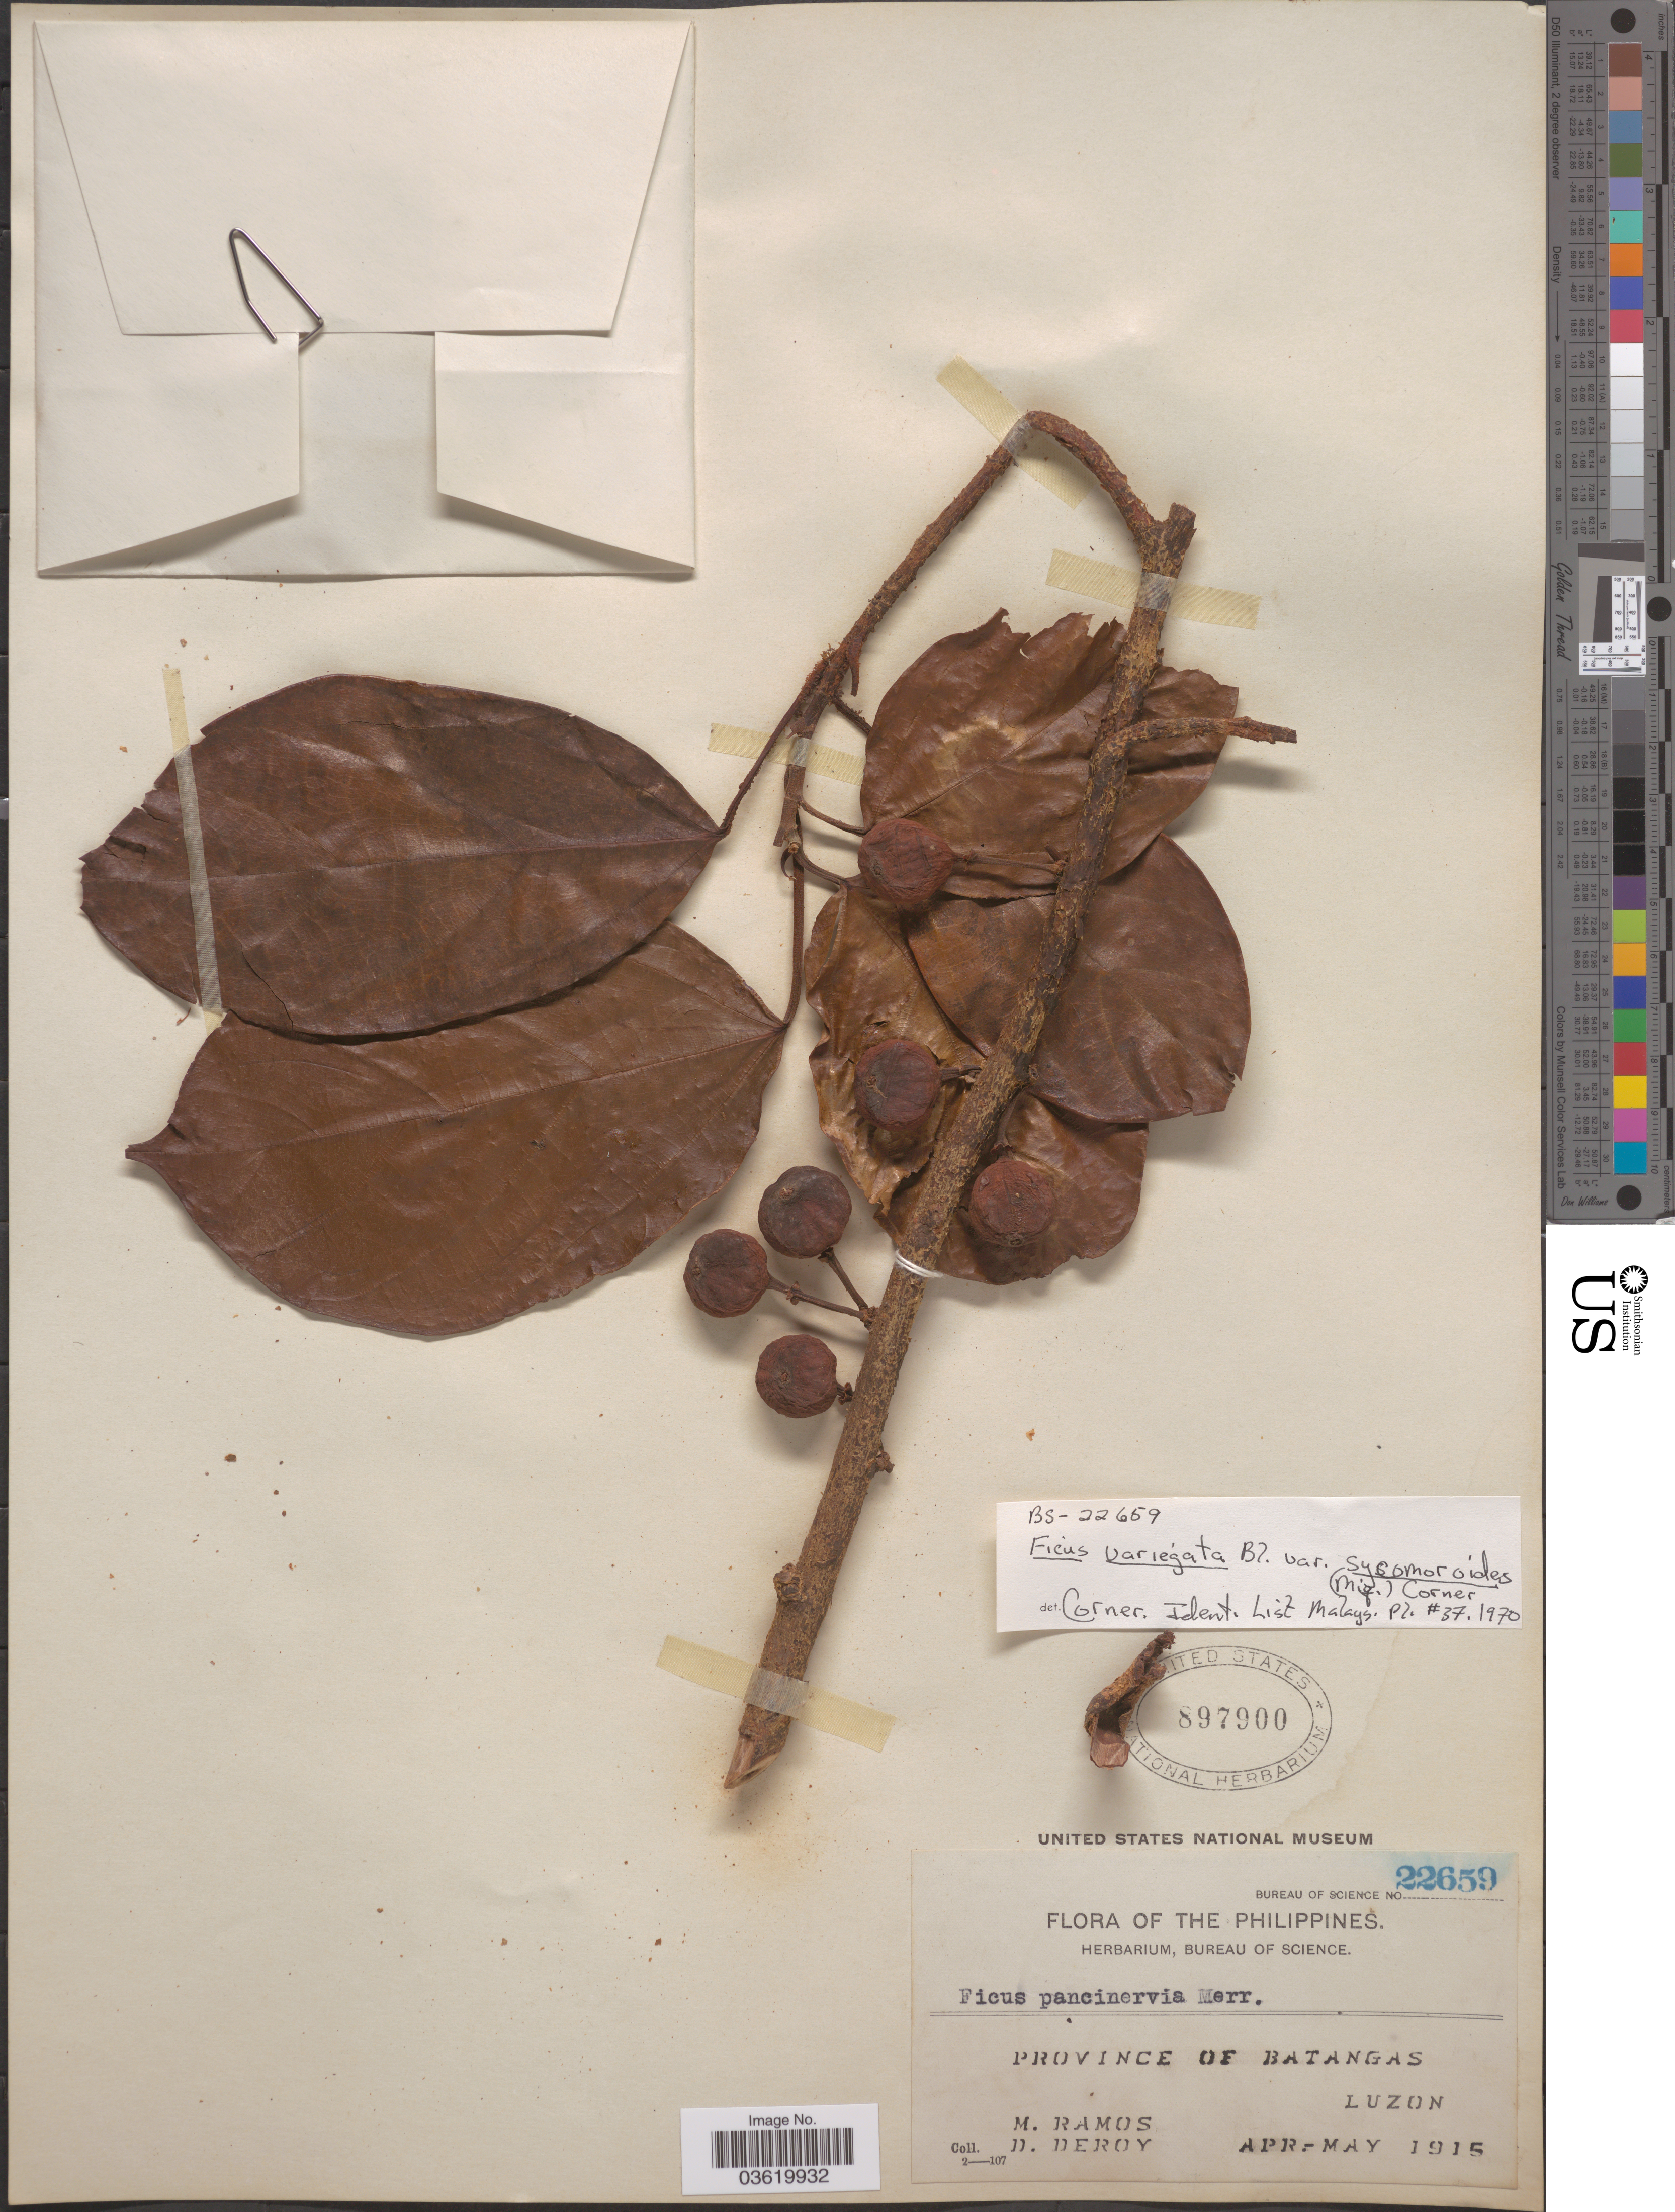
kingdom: Plantae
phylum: Tracheophyta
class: Magnoliopsida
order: Rosales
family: Moraceae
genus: Ficus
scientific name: Ficus variegata var. sycomoroides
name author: (Miq.) Corner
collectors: M. Ramos & D. Deroy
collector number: Bureau of Science 22659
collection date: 1915-04/1915-05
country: Philippines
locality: Province of Batangas, Luzon.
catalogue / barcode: US 897900